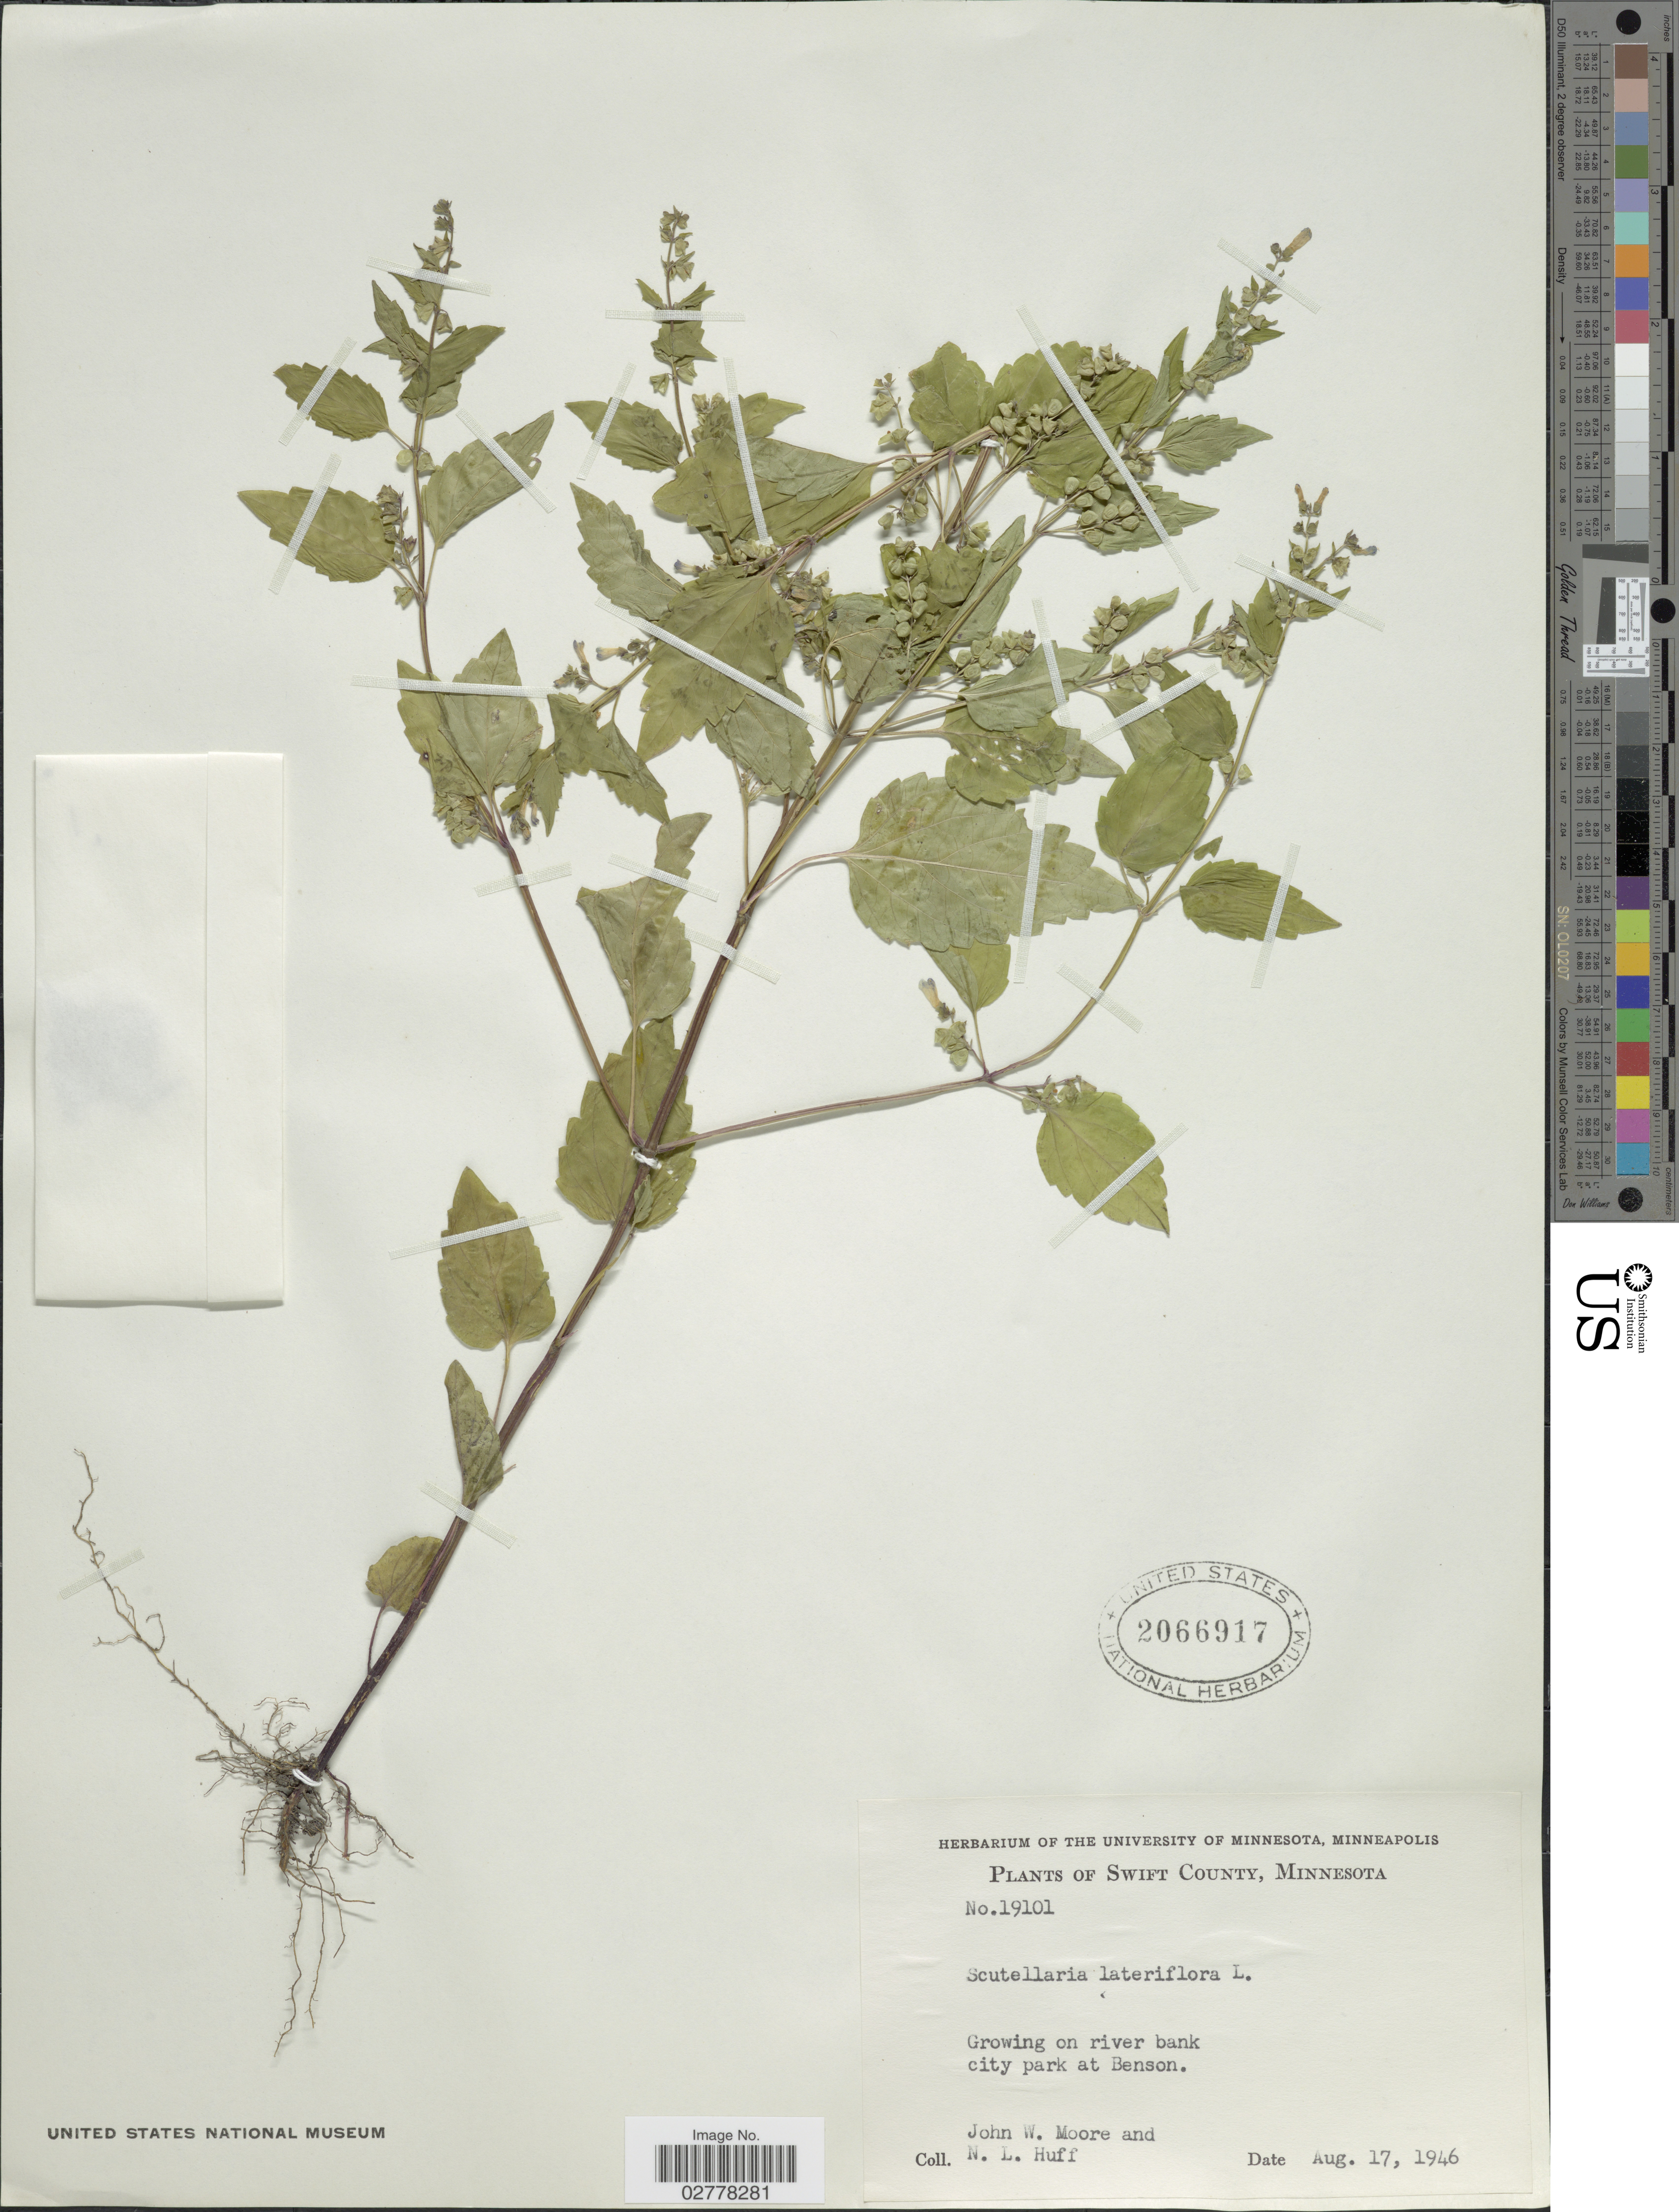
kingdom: Plantae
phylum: Tracheophyta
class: Magnoliopsida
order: Lamiales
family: Lamiaceae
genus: Scutellaria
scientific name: Scutellaria lateriflora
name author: L.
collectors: J. Moore & N. Huff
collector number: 19101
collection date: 1946-08-17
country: United States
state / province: Minnesota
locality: Swift County. Growing on river bank city park at Benson.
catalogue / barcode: US 2066917